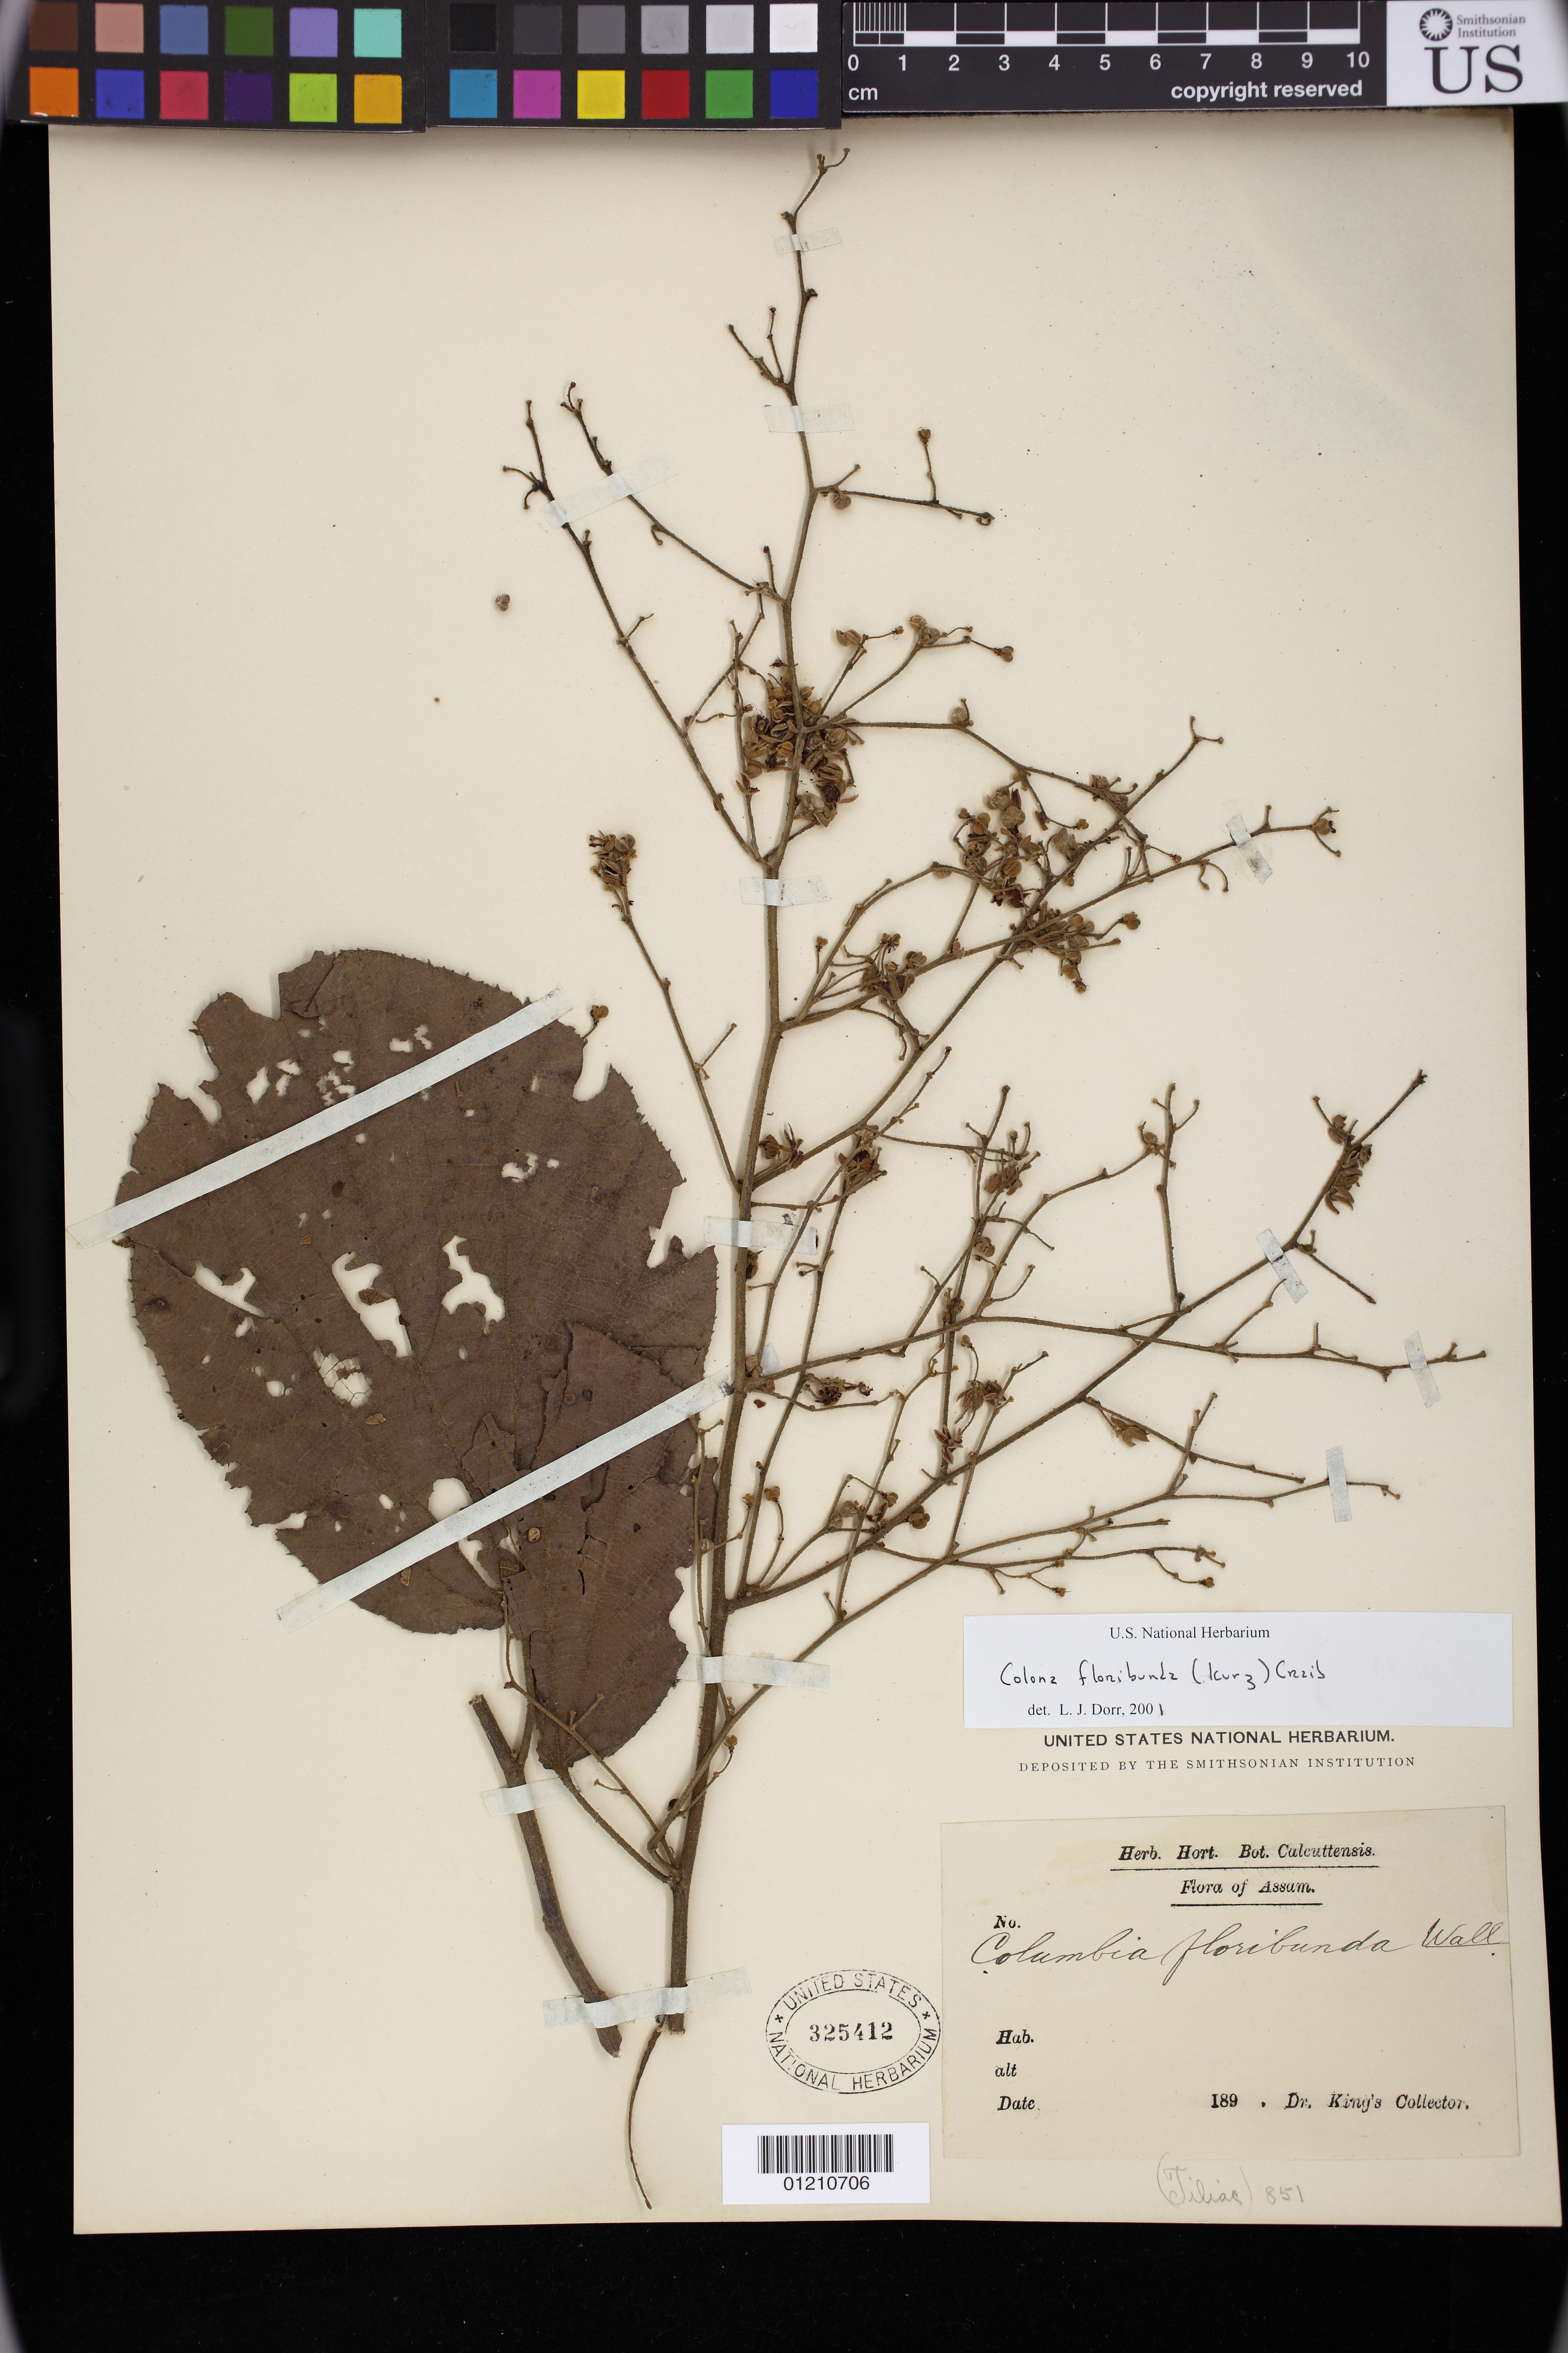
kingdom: Plantae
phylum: Tracheophyta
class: Magnoliopsida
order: Malvales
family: Malvaceae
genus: Colona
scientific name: Colona floribunda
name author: (Kurz) Craib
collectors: Dr. King's collector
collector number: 189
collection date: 1884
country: India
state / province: Andaman and Nicobar Islands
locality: Andamans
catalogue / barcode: US 325412